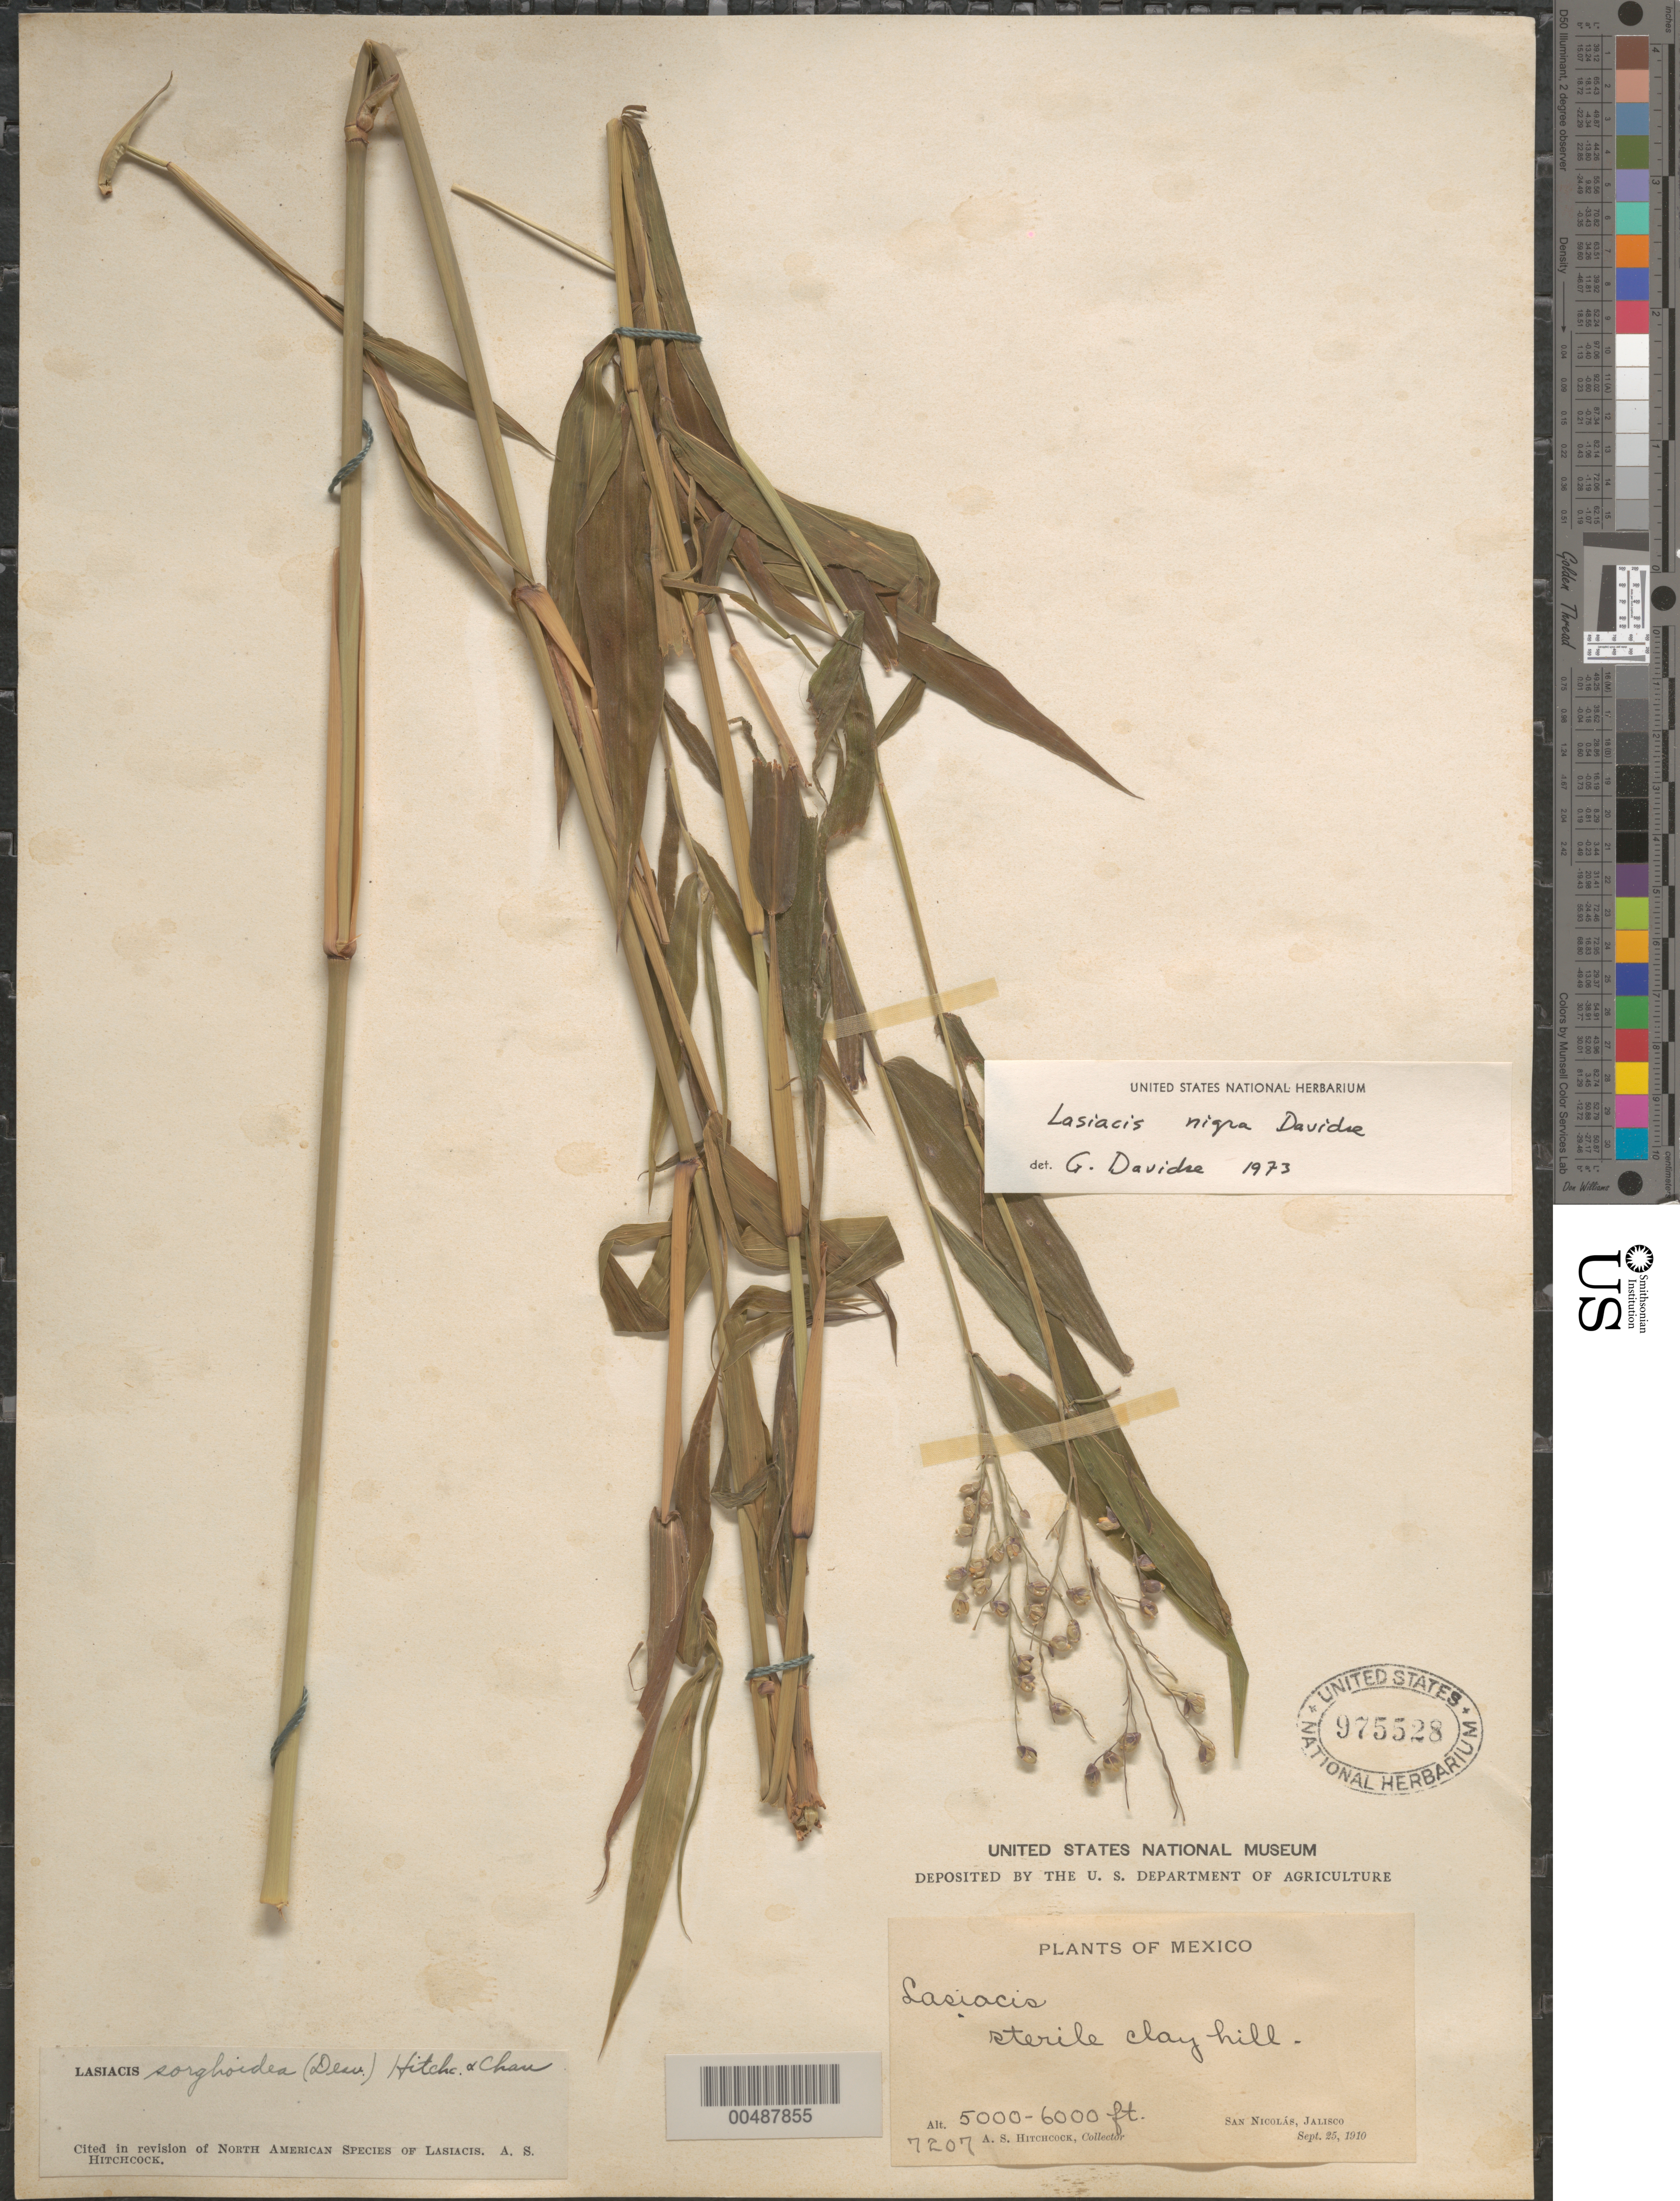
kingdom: Plantae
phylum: Tracheophyta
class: Liliopsida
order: Poales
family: Poaceae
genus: Lasiacis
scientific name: Lasiacis maxonii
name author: Swallen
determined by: Davidse, Gerrit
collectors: A. S. Hitchcock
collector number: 7207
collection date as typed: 25 Sep 1910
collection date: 1910-09-25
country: Mexico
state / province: Jalisco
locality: San Nicolás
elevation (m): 1524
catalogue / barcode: US 975528